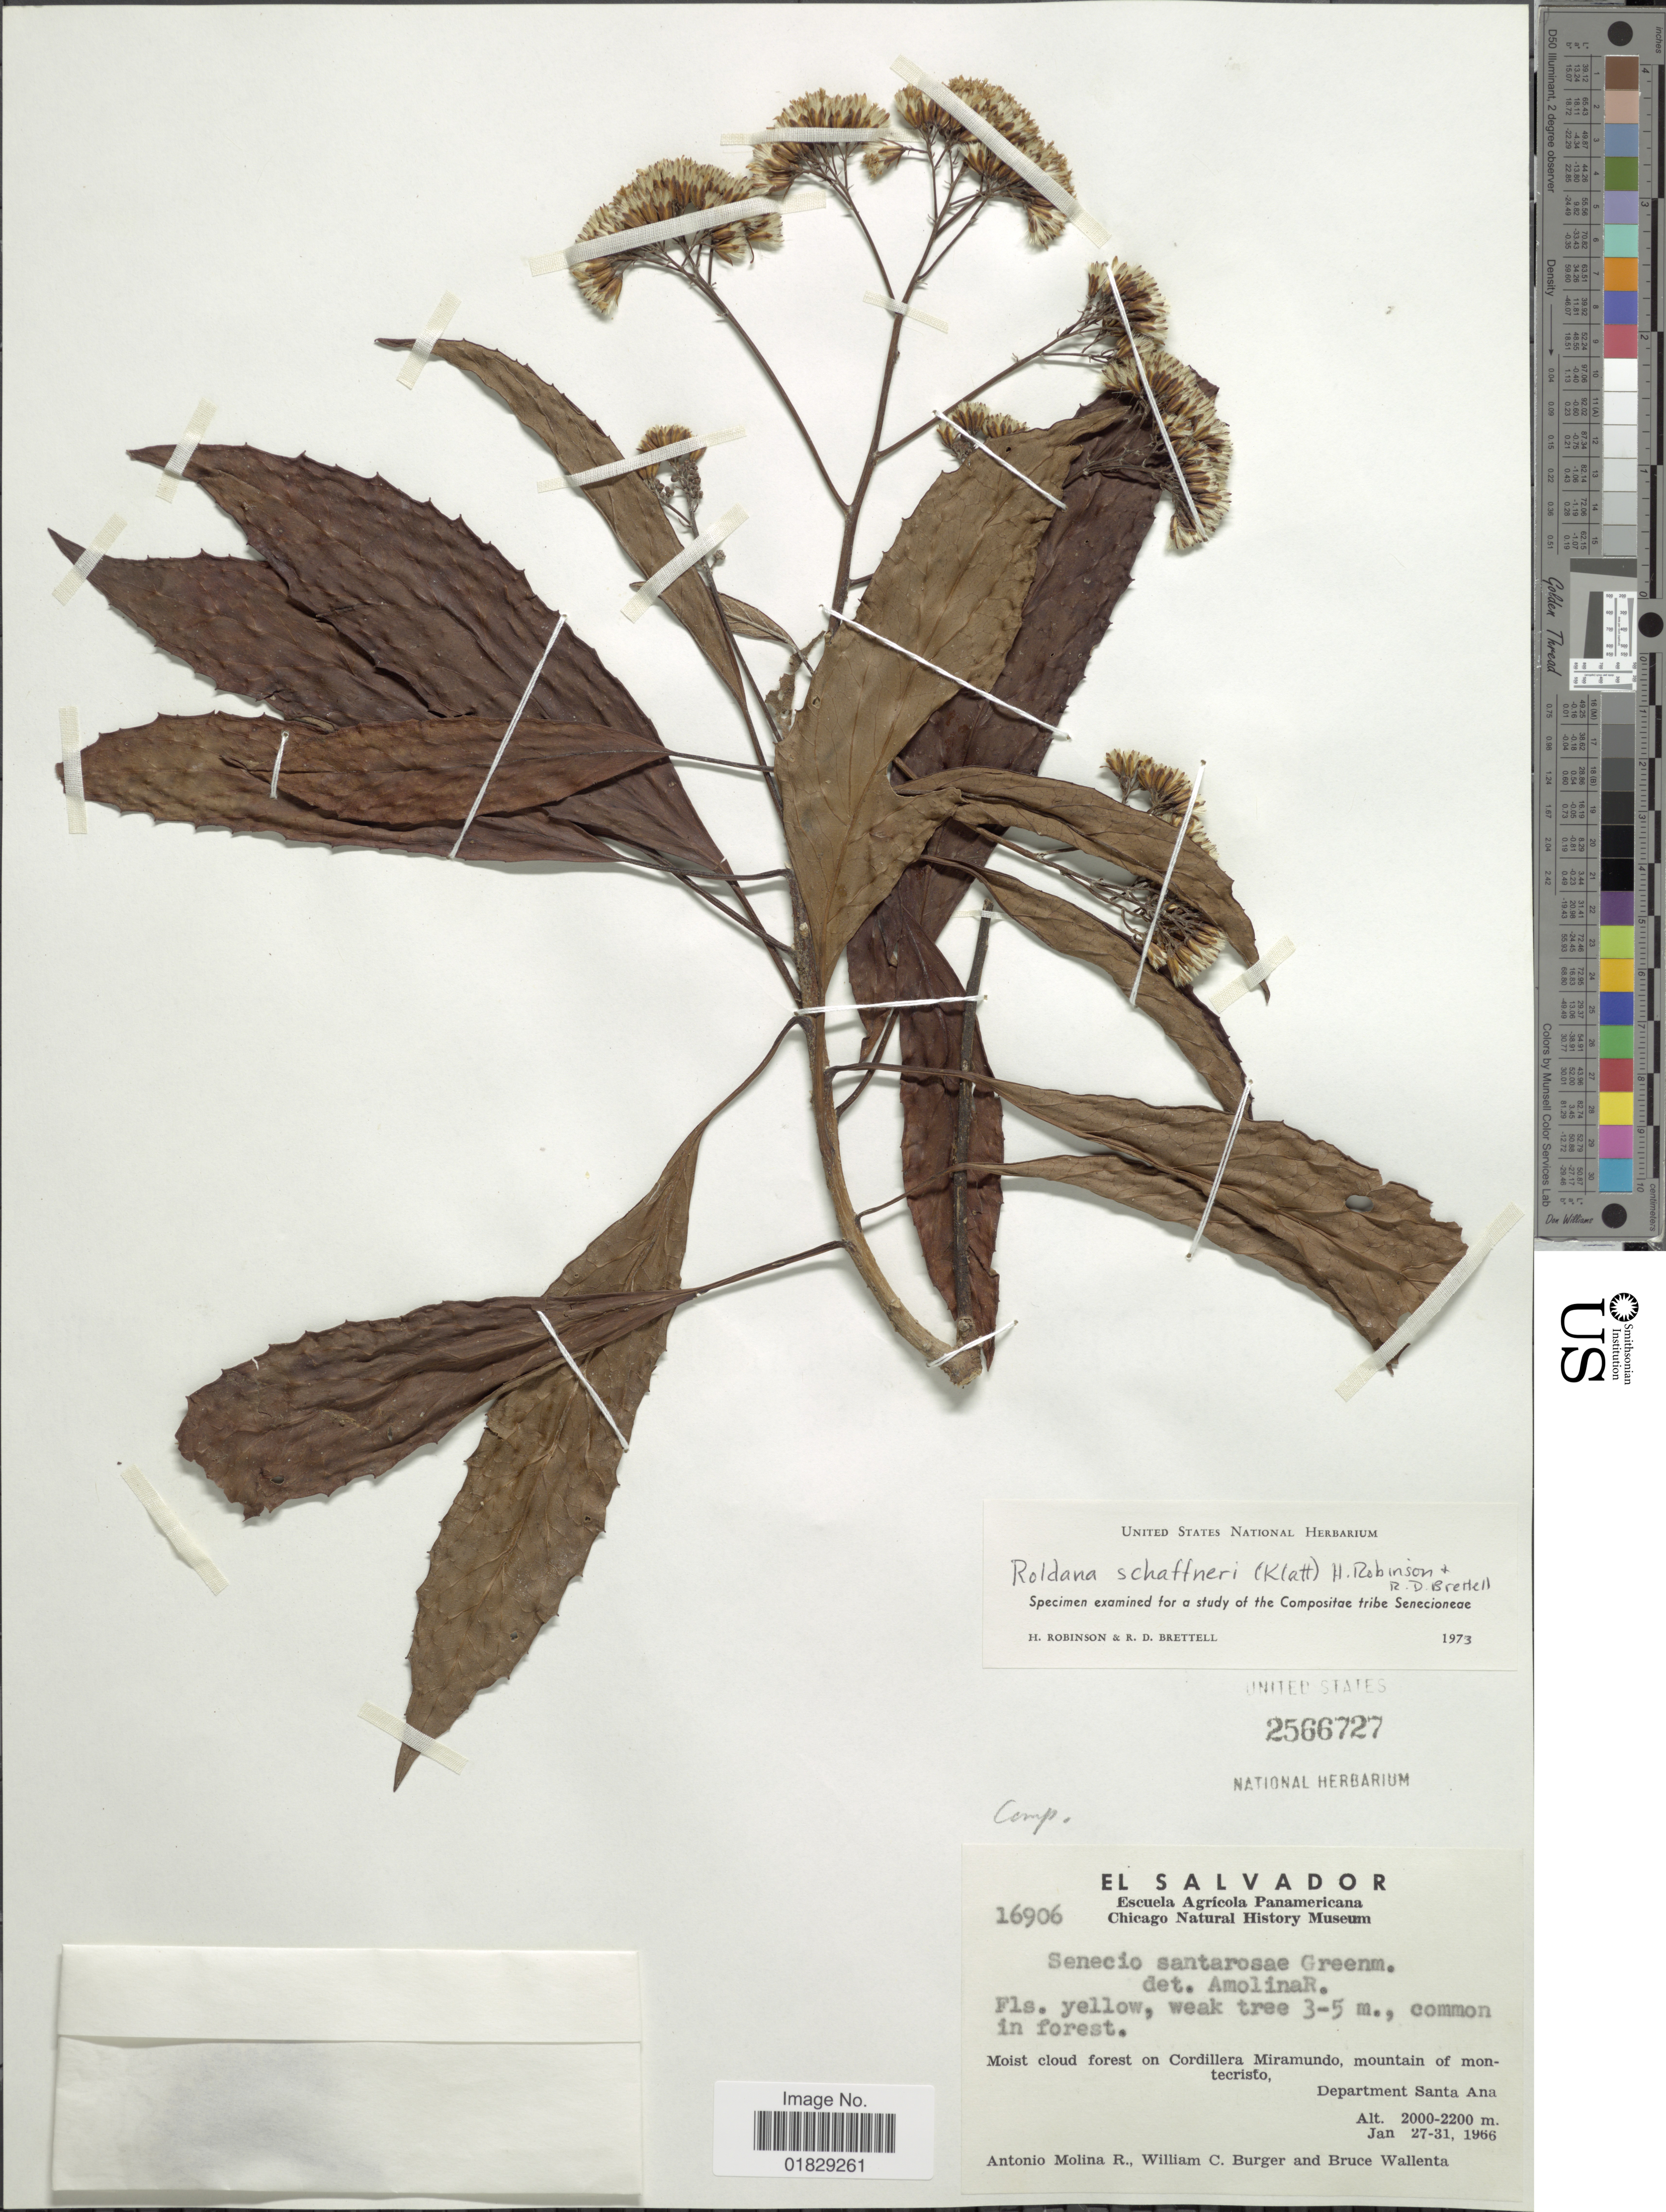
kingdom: Plantae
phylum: Tracheophyta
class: Magnoliopsida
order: Asterales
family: Asteraceae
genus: Roldana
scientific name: Roldana schaffneri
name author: (Sch. Bip. ex Klatt) H. Rob. & Brettell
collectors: A. Molina R., W. Burger & B. Wallenta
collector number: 16906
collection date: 1966-01-27/1966-01-31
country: El Salvador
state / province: Santa Ana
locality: Moist cloud forest on Cordillera Miramundo, mountain of montecristo, Department Santa Ana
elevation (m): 2000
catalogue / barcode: US 2566727